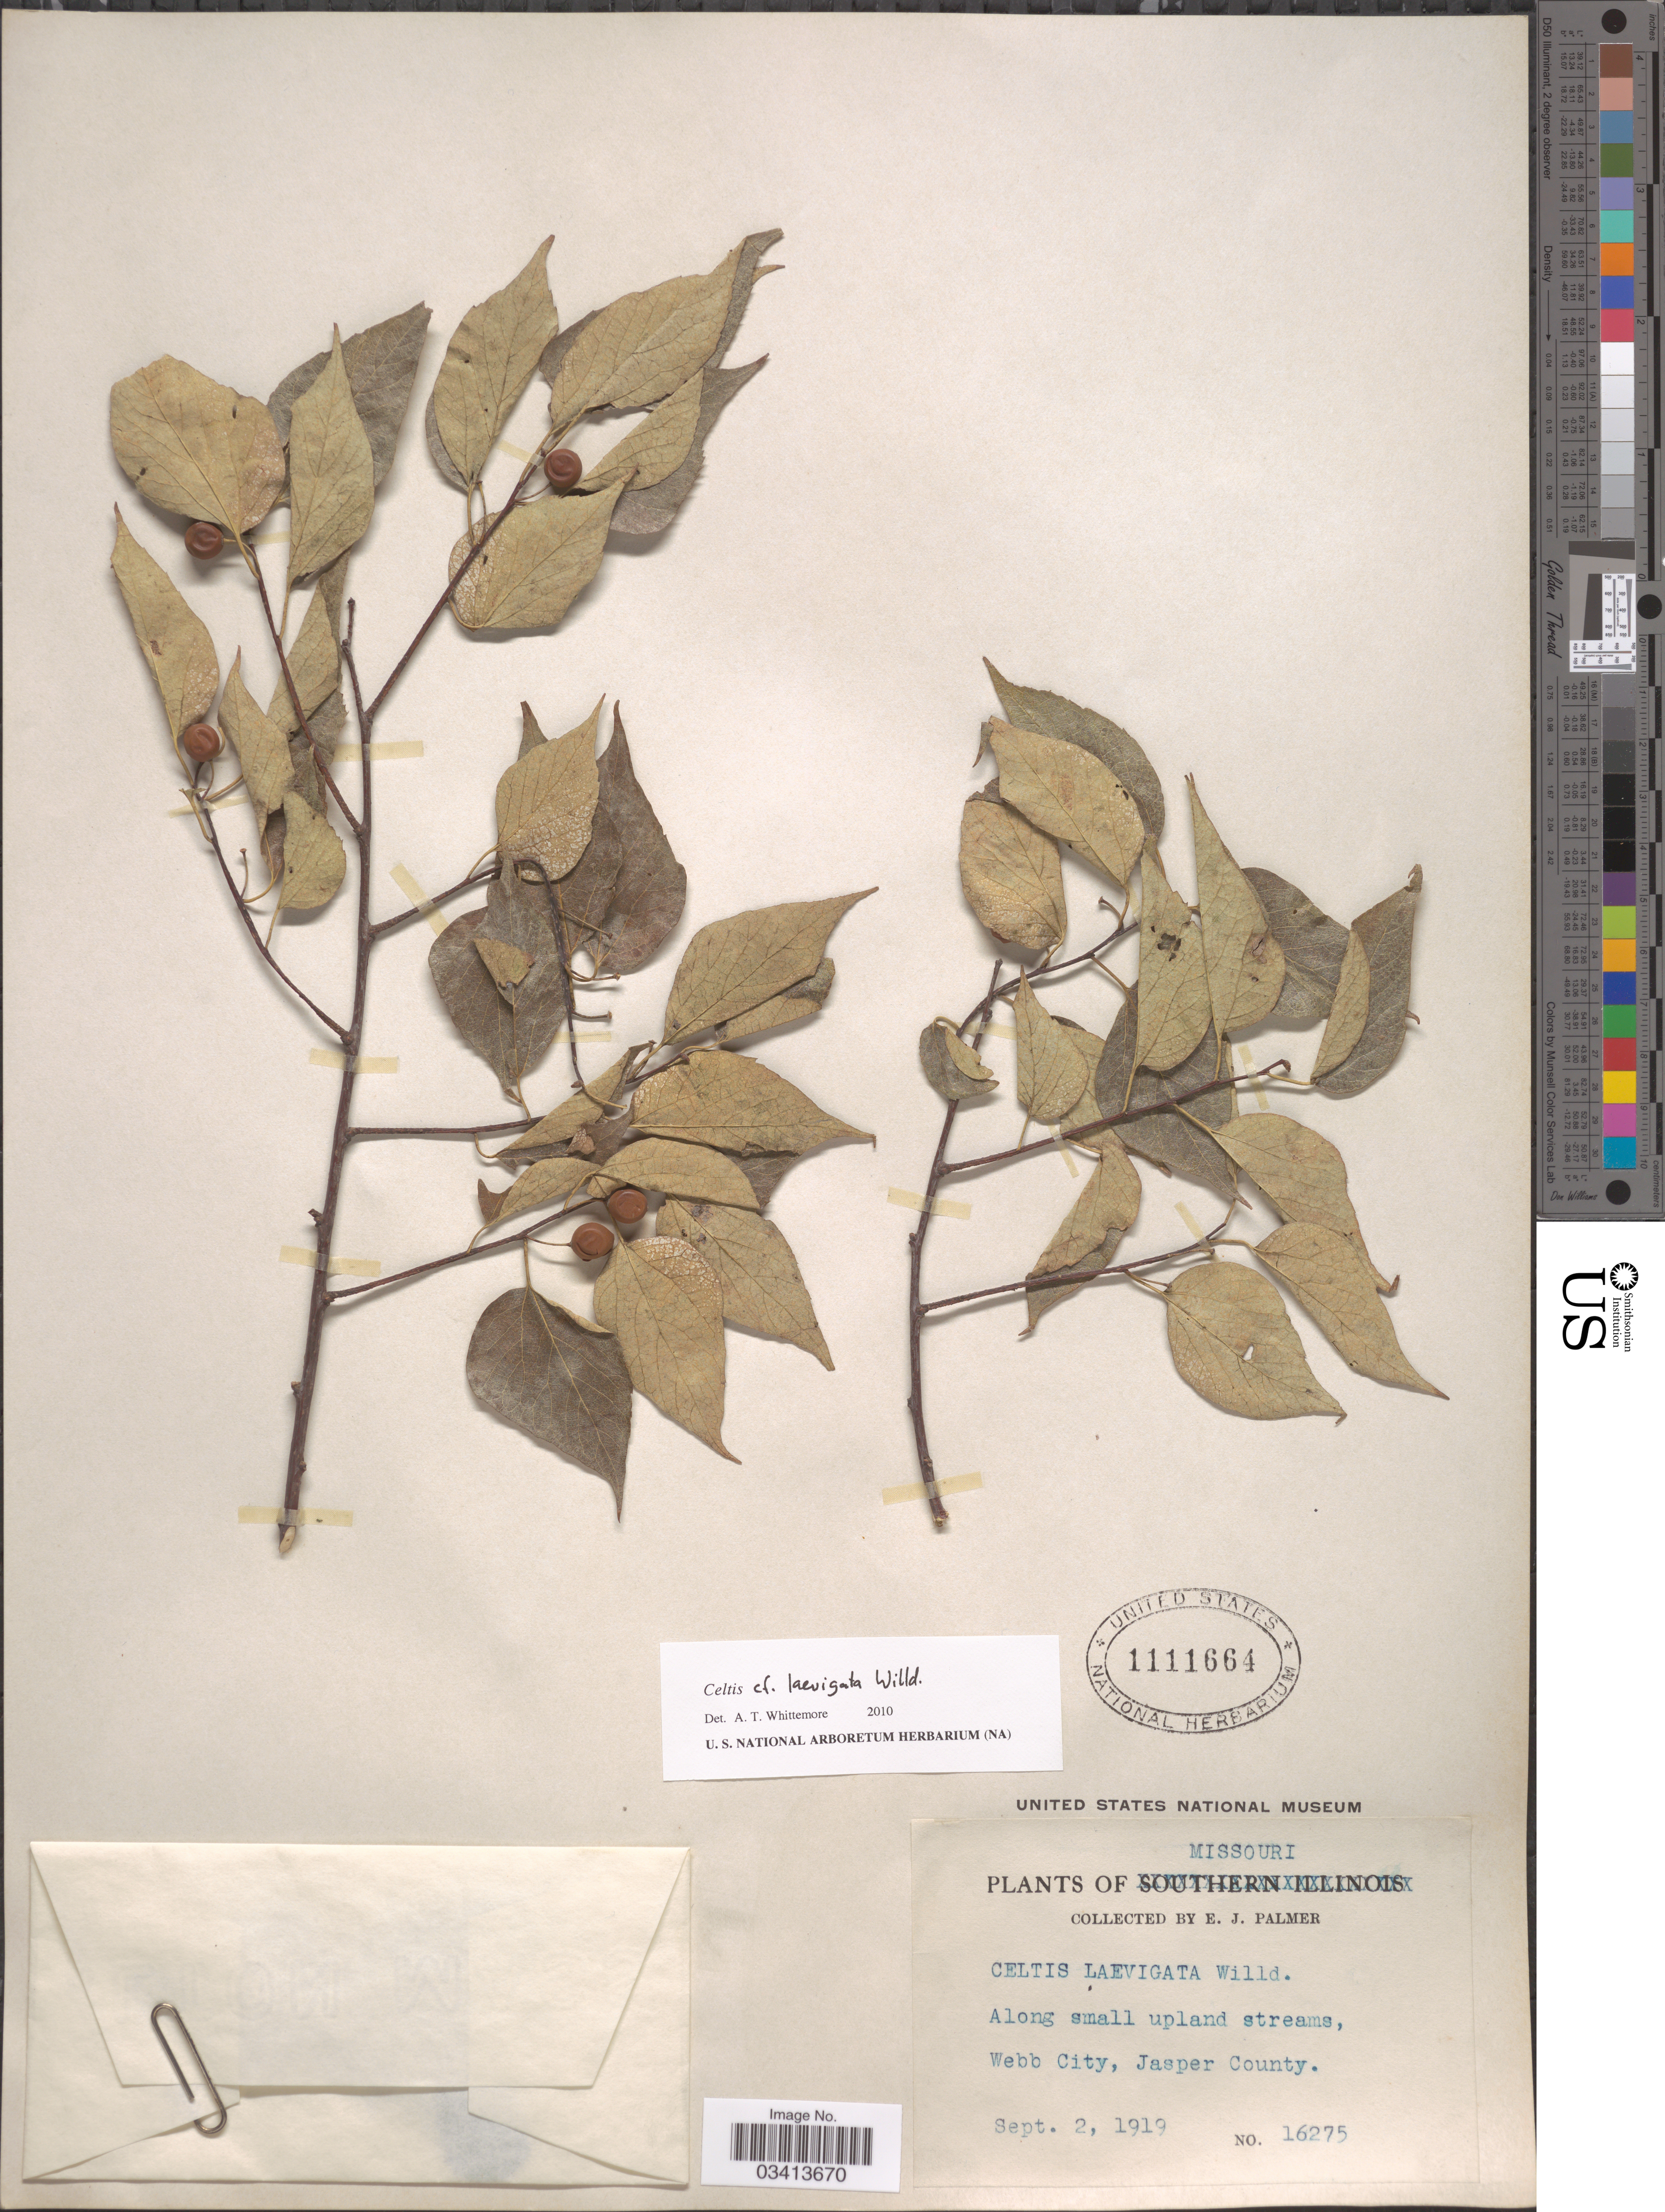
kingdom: Plantae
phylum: Tracheophyta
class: Magnoliopsida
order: Rosales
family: Cannabaceae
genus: Celtis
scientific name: Celtis laevigata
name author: Willd.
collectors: E. J. Palmer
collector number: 16275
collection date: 1919-09-02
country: United States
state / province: Missouri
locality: Webb City, Jasper County.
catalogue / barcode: US 1111664